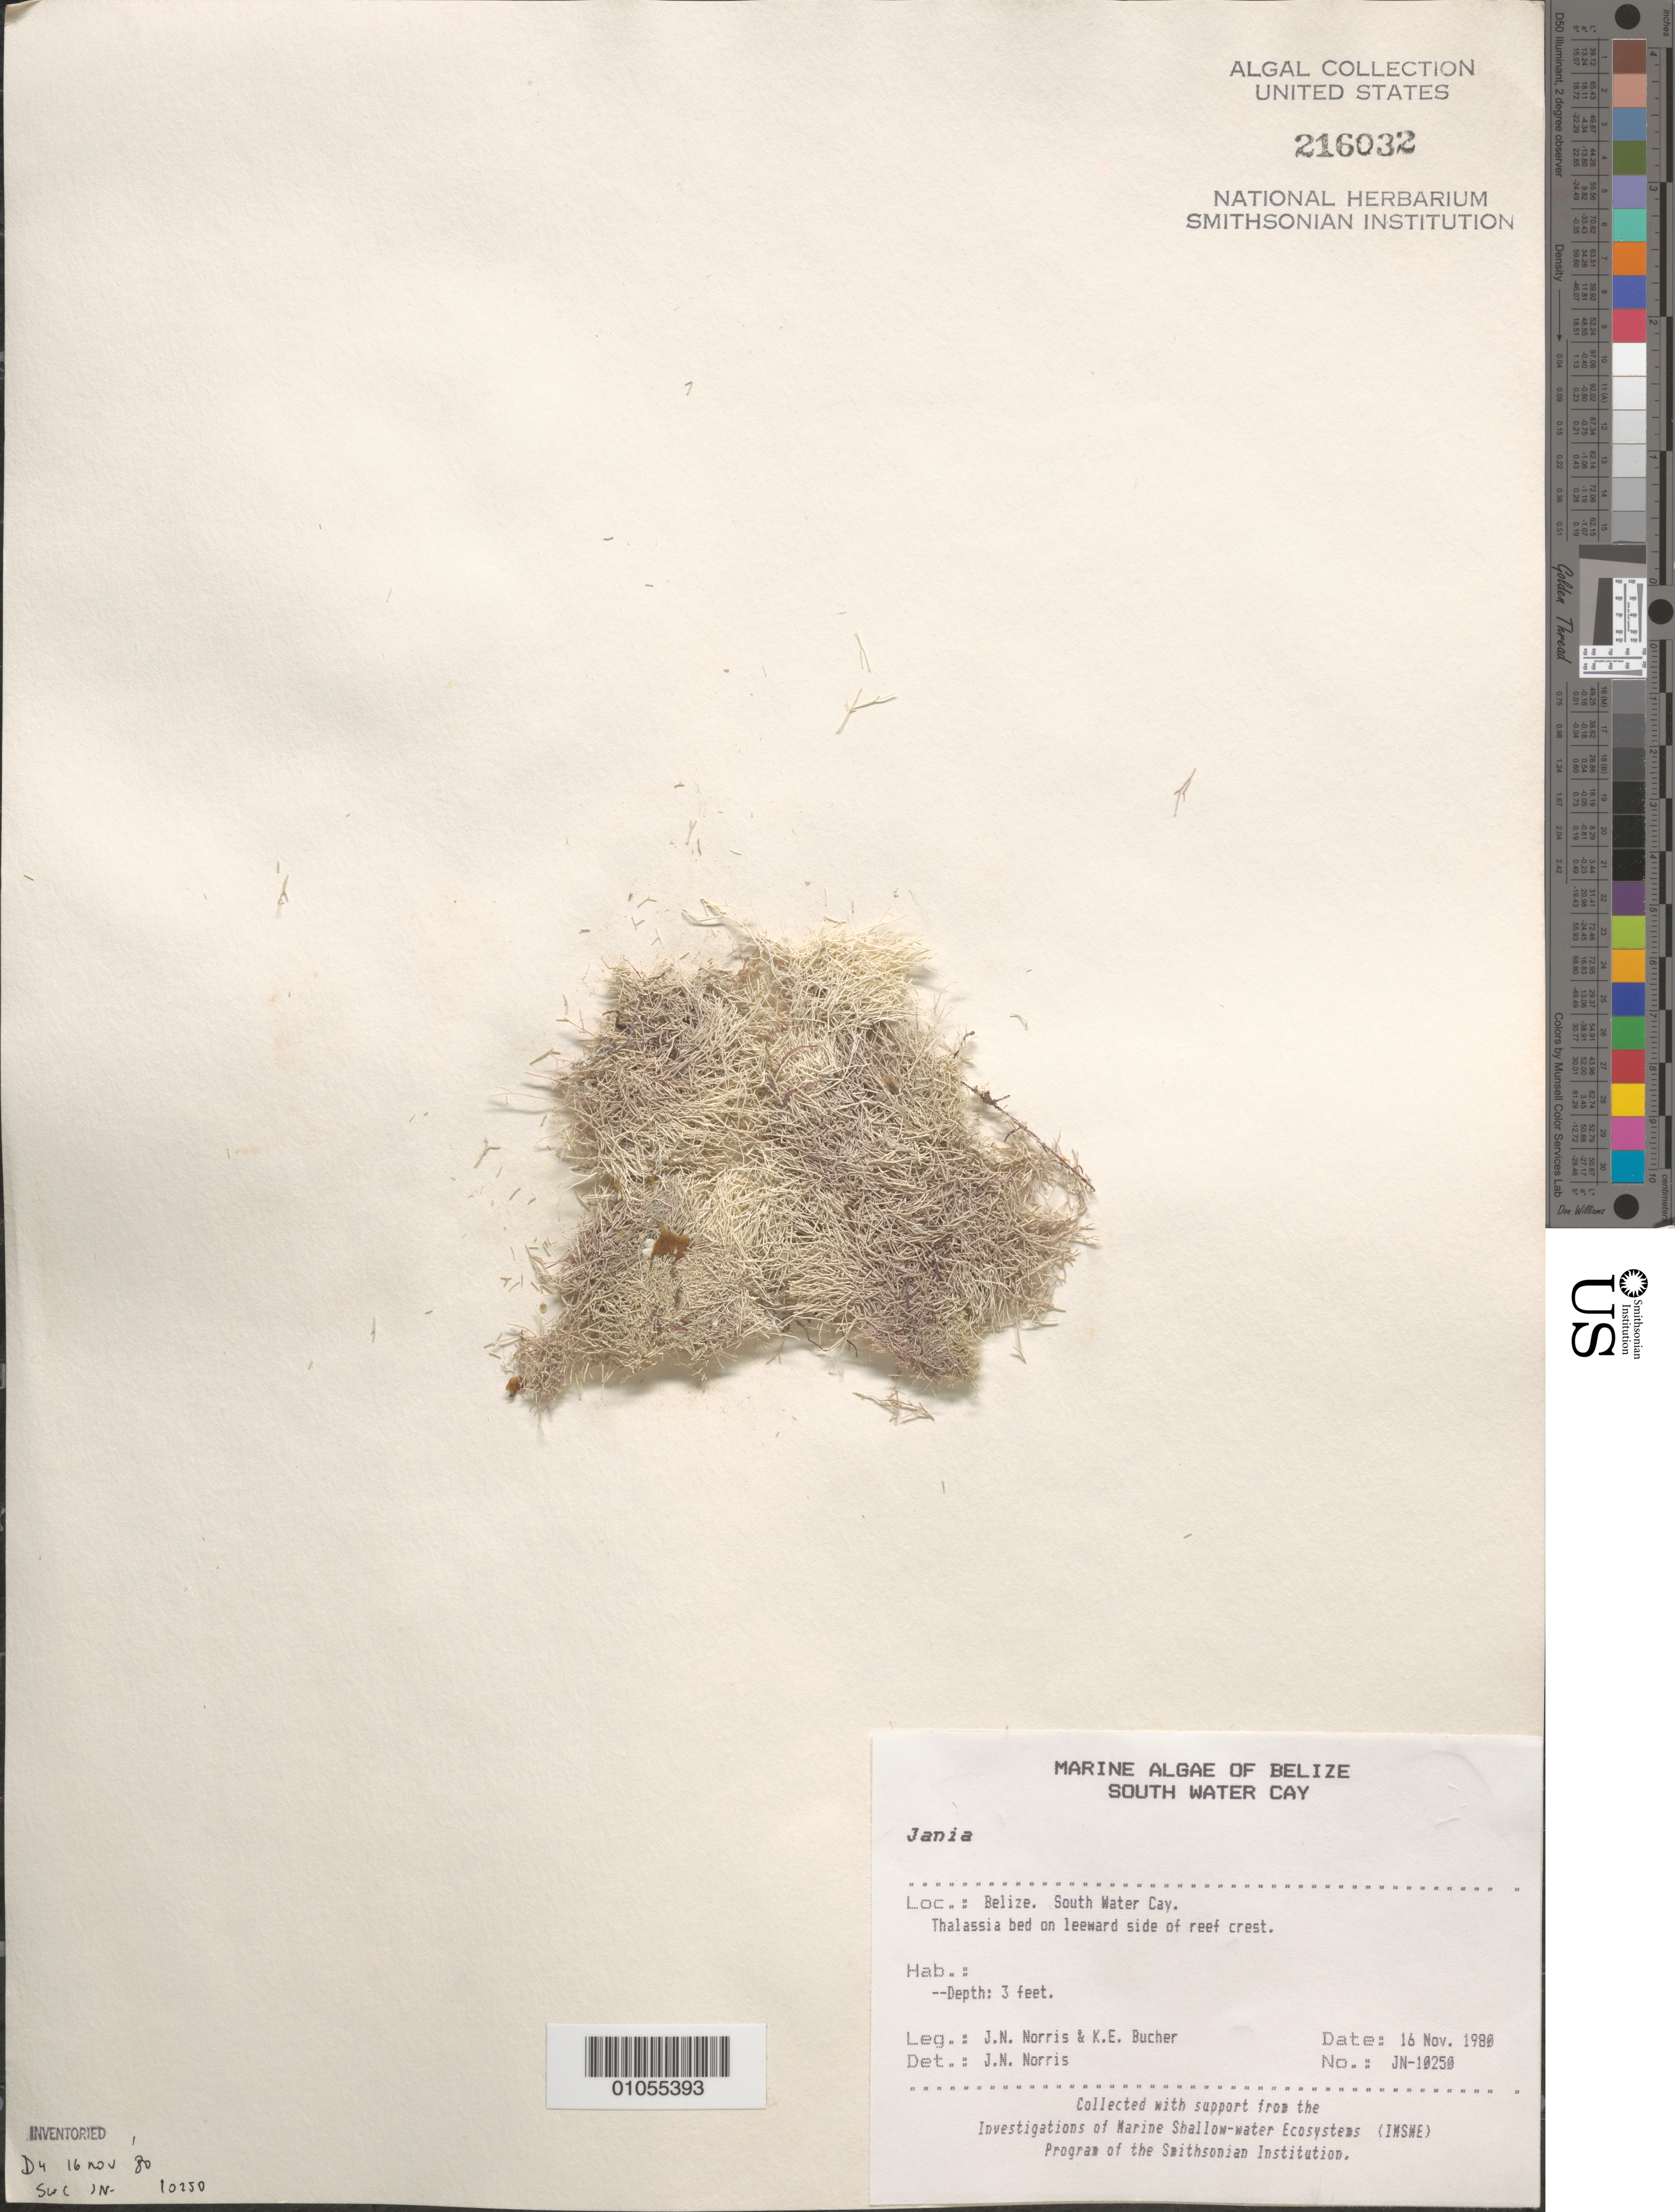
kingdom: Plantae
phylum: Rhodophyta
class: Florideophyceae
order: Corallinales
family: Corallinaceae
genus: Jania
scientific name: Jania sp.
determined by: Norris, James N.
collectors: J. N. Norris & K. E. Bucher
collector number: JN-10250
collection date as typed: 16 Nov 1980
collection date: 1980-11-16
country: Belize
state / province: Stann Creek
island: South Water Cay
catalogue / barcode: US 216032